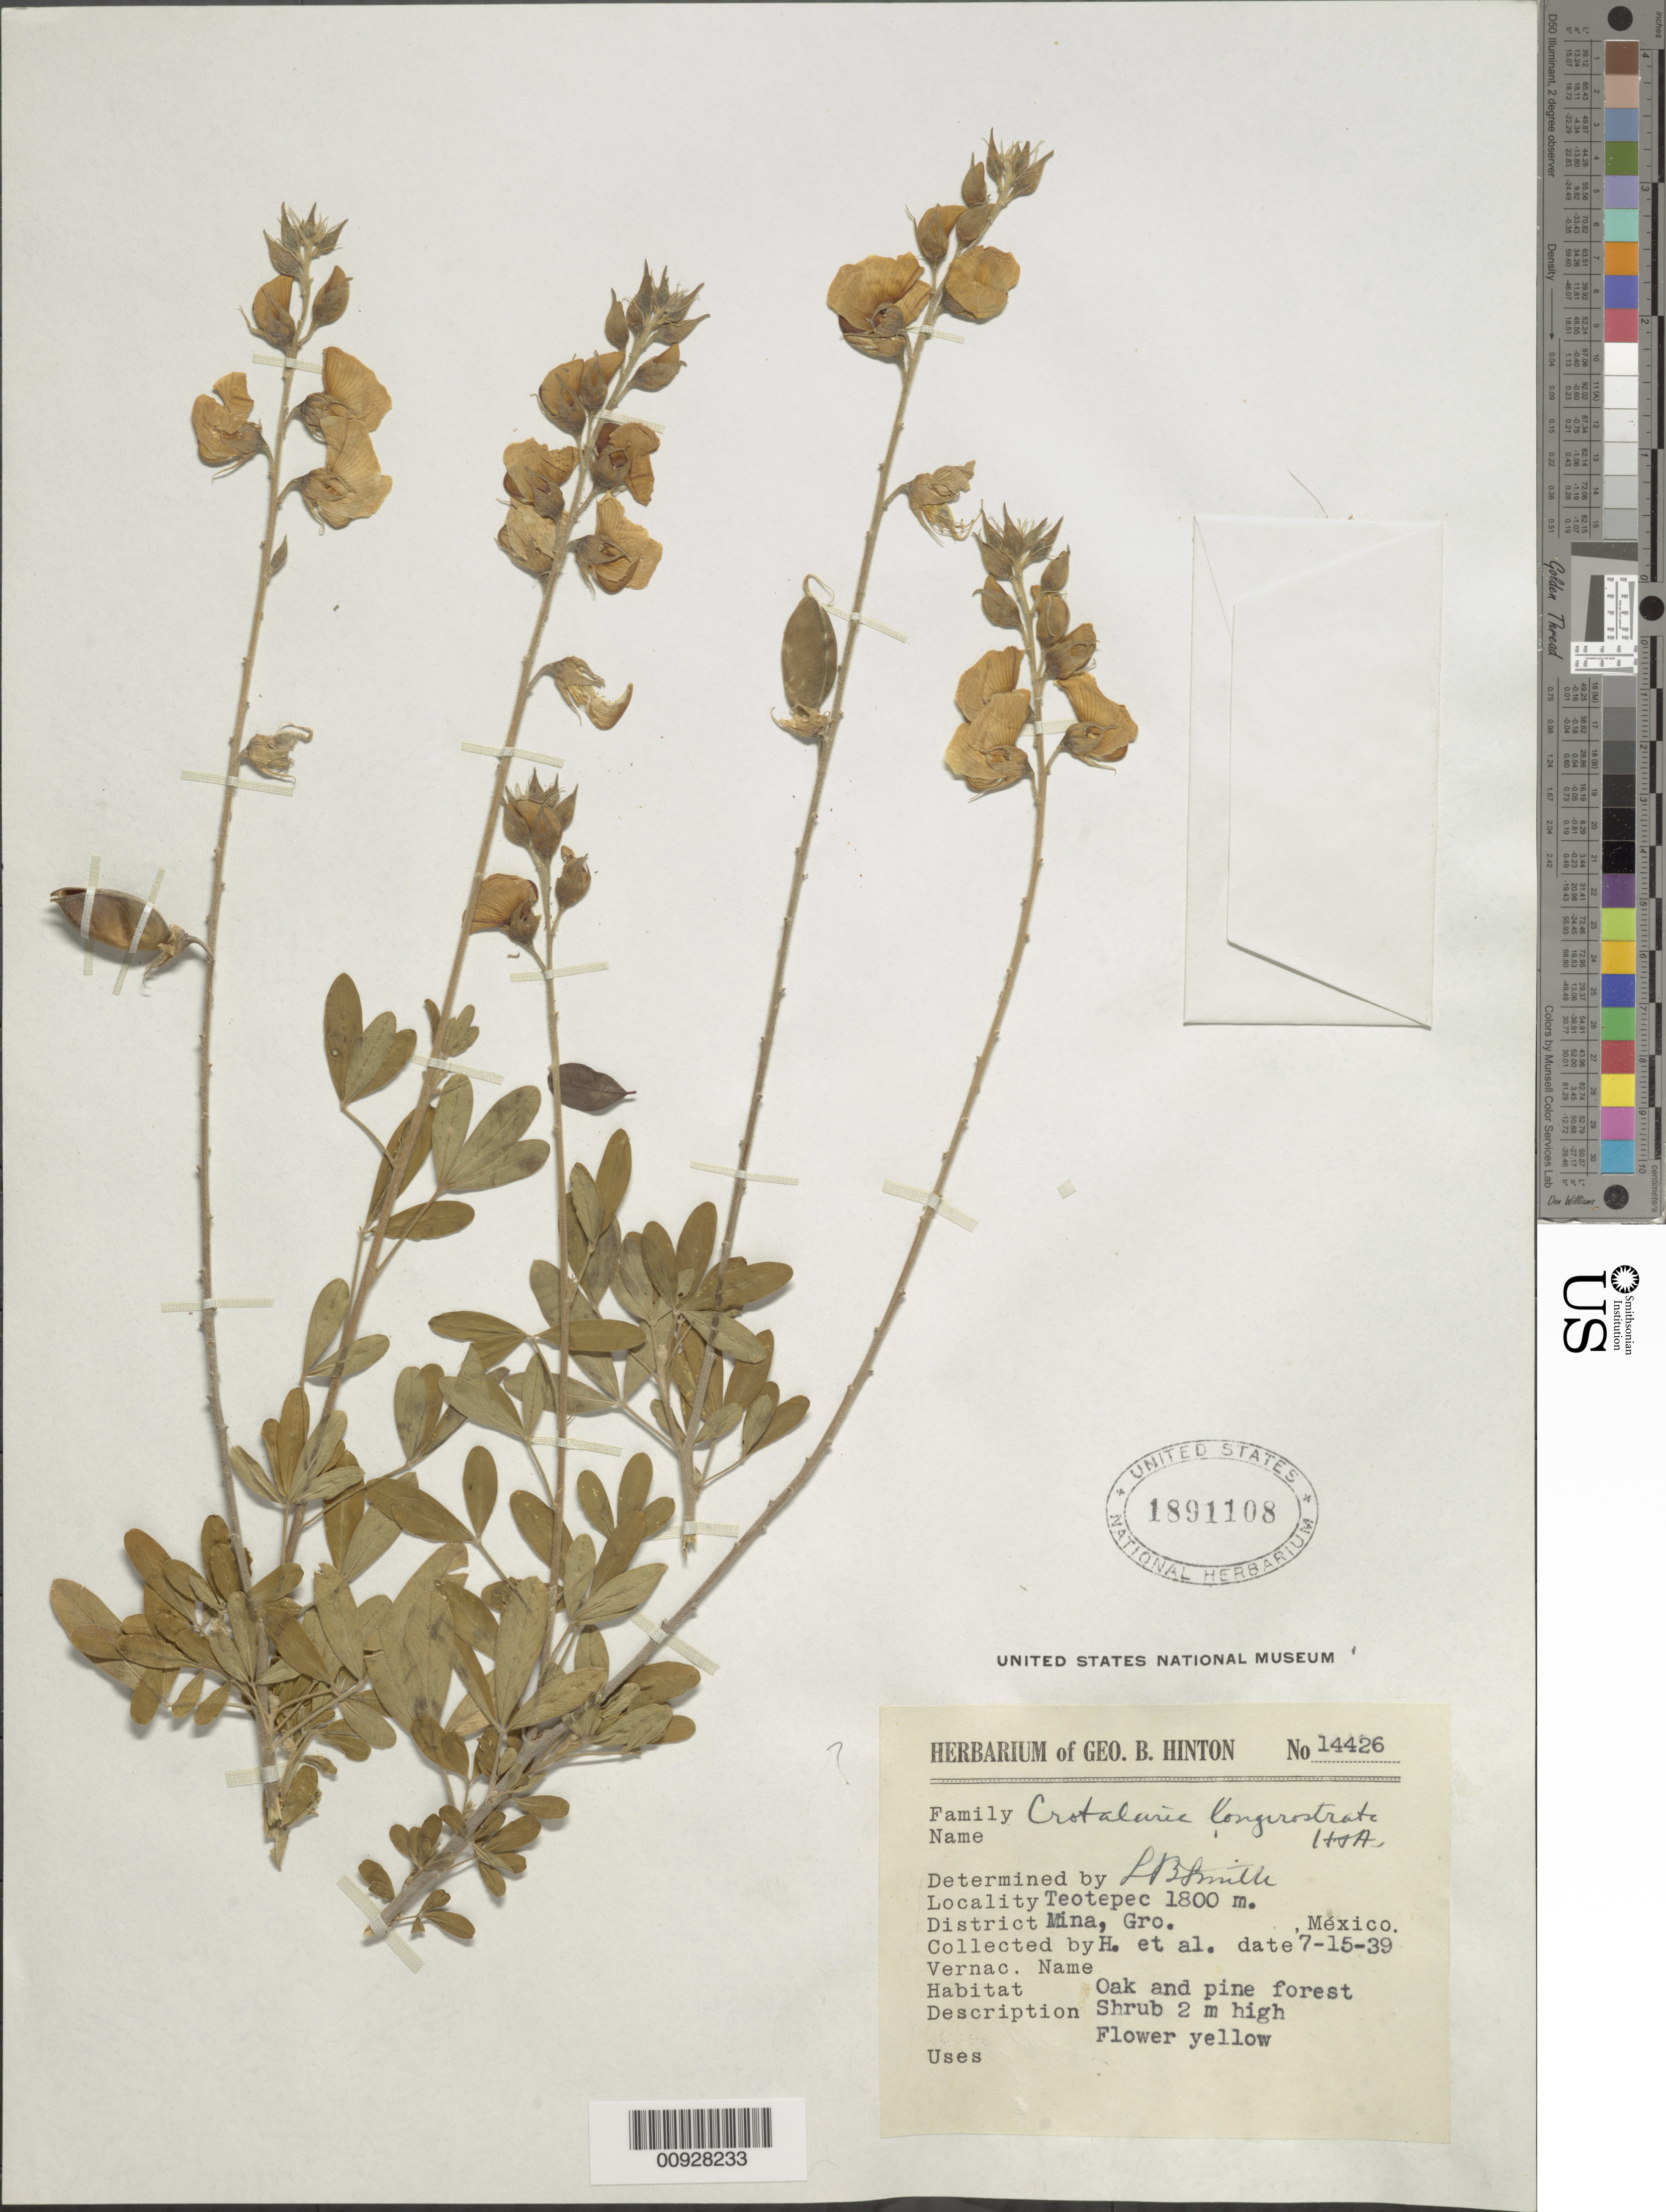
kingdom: Plantae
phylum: Tracheophyta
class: Magnoliopsida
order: Fabales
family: Fabaceae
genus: Crotalaria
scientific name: Crotalaria sp.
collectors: G. B. Hinton & et al.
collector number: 14426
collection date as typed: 15 Jul 1939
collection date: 1939-07-15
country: Mexico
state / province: Guerrero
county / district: Mina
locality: Teotepec, District Mina, Guerrero.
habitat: Oak and pine forest.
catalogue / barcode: US 1891108